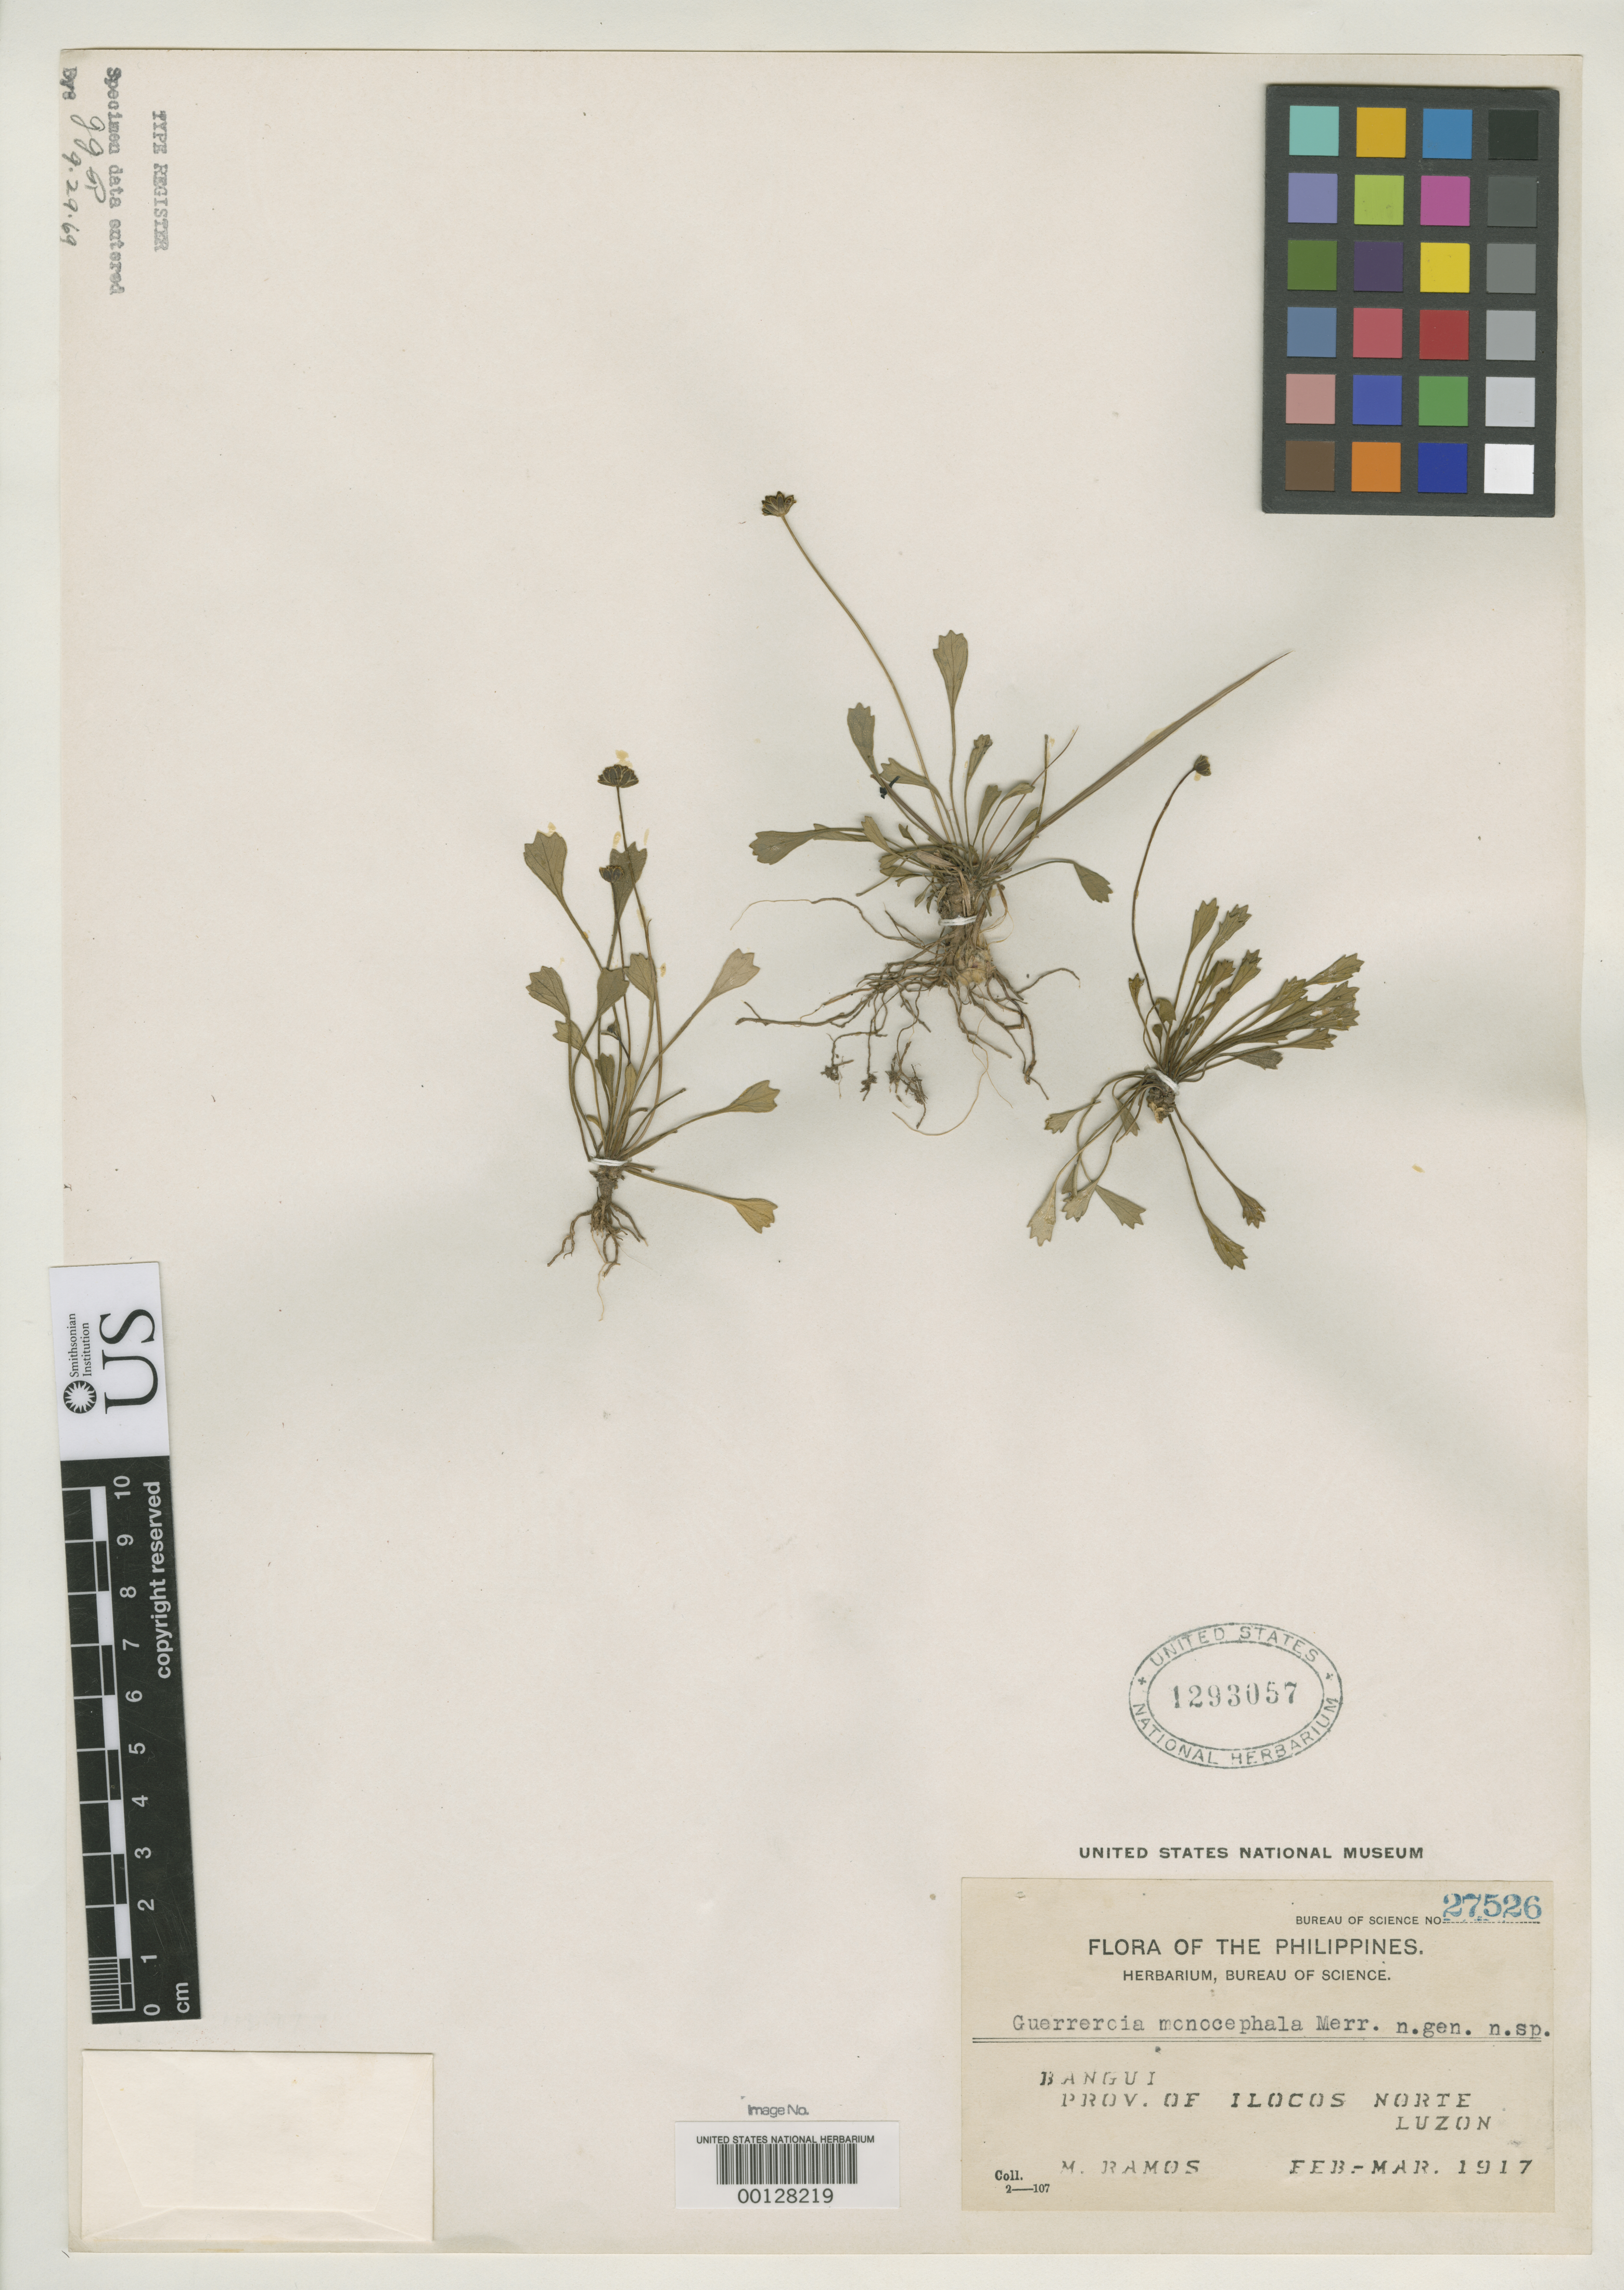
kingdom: Plantae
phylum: Tracheophyta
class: Magnoliopsida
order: Asterales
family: Asteraceae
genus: Guerreroia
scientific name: Guerreroia monocephala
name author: Merr.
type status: Isotype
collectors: M. Ramos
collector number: Bur. Sci. 27526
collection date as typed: Feb 1917 to -- Mar 1917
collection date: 1917-02/1917-03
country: Philippines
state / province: Ilocos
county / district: Ilocos Norte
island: Luzon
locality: Bangui.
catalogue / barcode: US 1293057